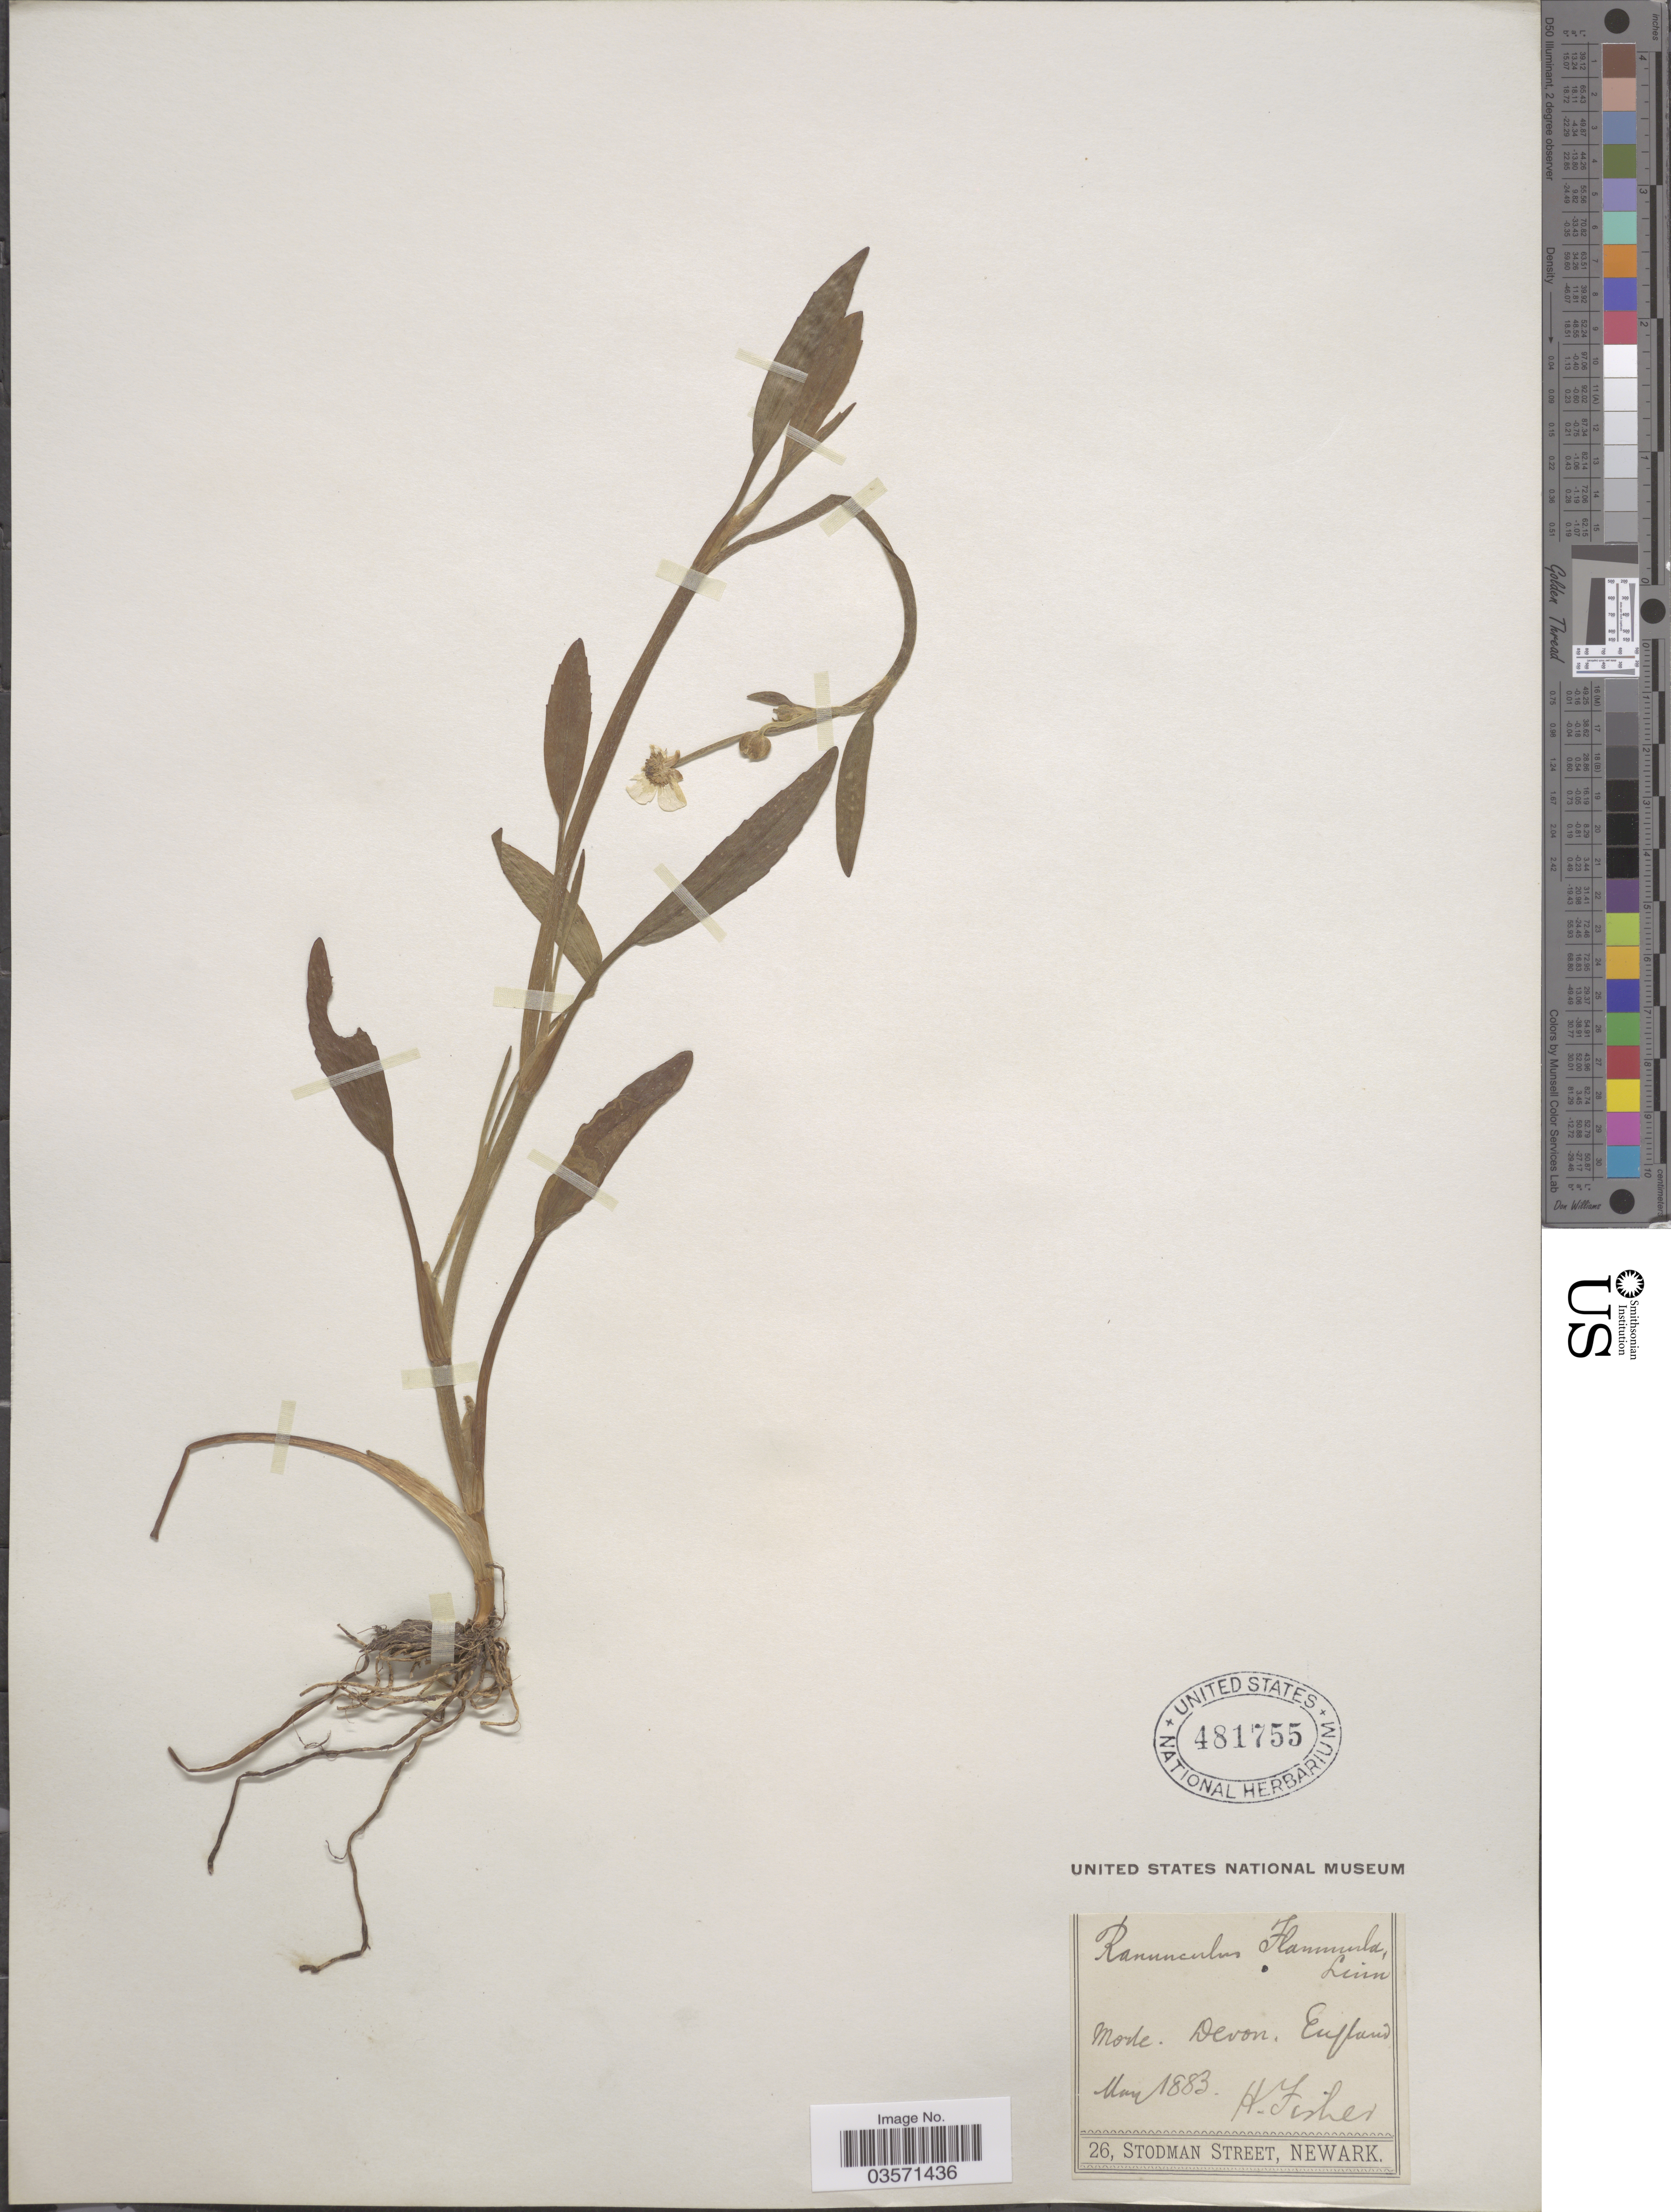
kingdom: Plantae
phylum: Tracheophyta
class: Magnoliopsida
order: Ranunculales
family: Ranunculaceae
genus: Ranunculus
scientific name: Ranunculus flammula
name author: L.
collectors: H. H. Fisher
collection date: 1883-05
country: United Kingdom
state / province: England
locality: Morte Devon.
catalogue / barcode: US 481755